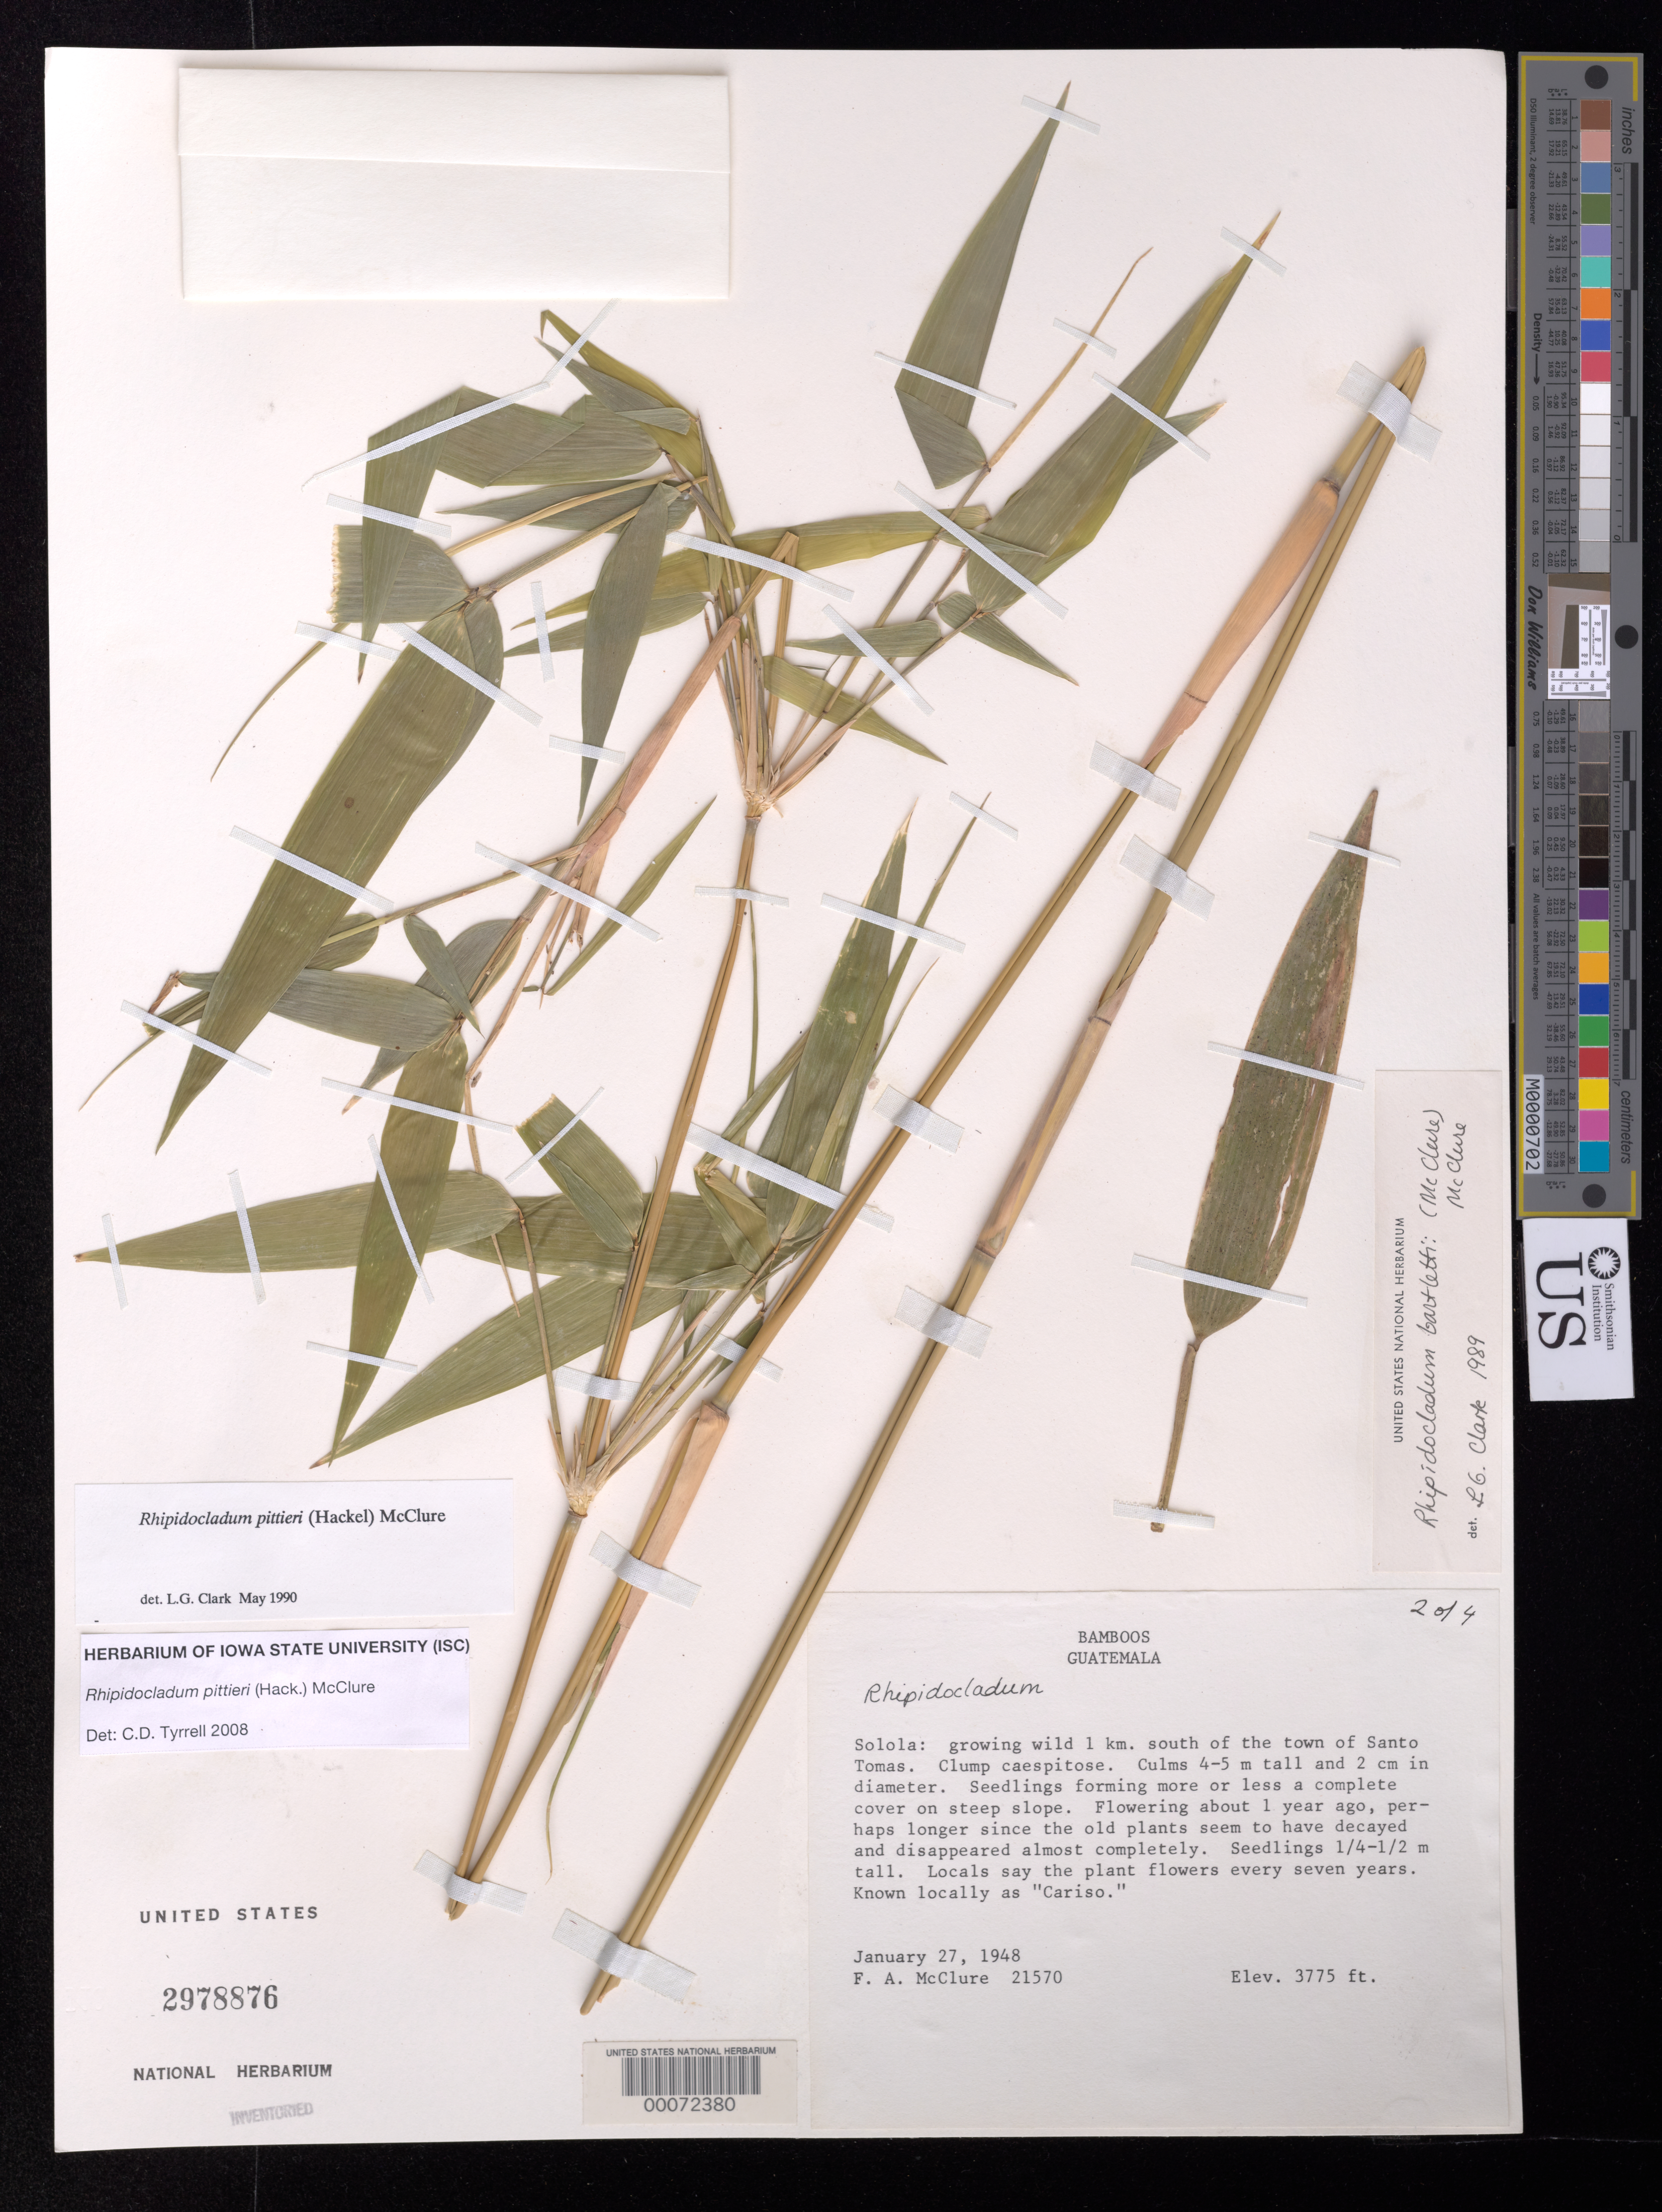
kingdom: Plantae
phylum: Tracheophyta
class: Liliopsida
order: Poales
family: Poaceae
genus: Rhipidocladum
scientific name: Rhipidocladum pittieri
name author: (J. Hack.) McClure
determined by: Tyrrell, C. D.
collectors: F. A. McClure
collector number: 21570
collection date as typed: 27 Jan 1948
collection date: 1948-01-27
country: Guatemala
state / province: Sololá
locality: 1 km S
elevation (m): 1151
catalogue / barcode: US 2978876